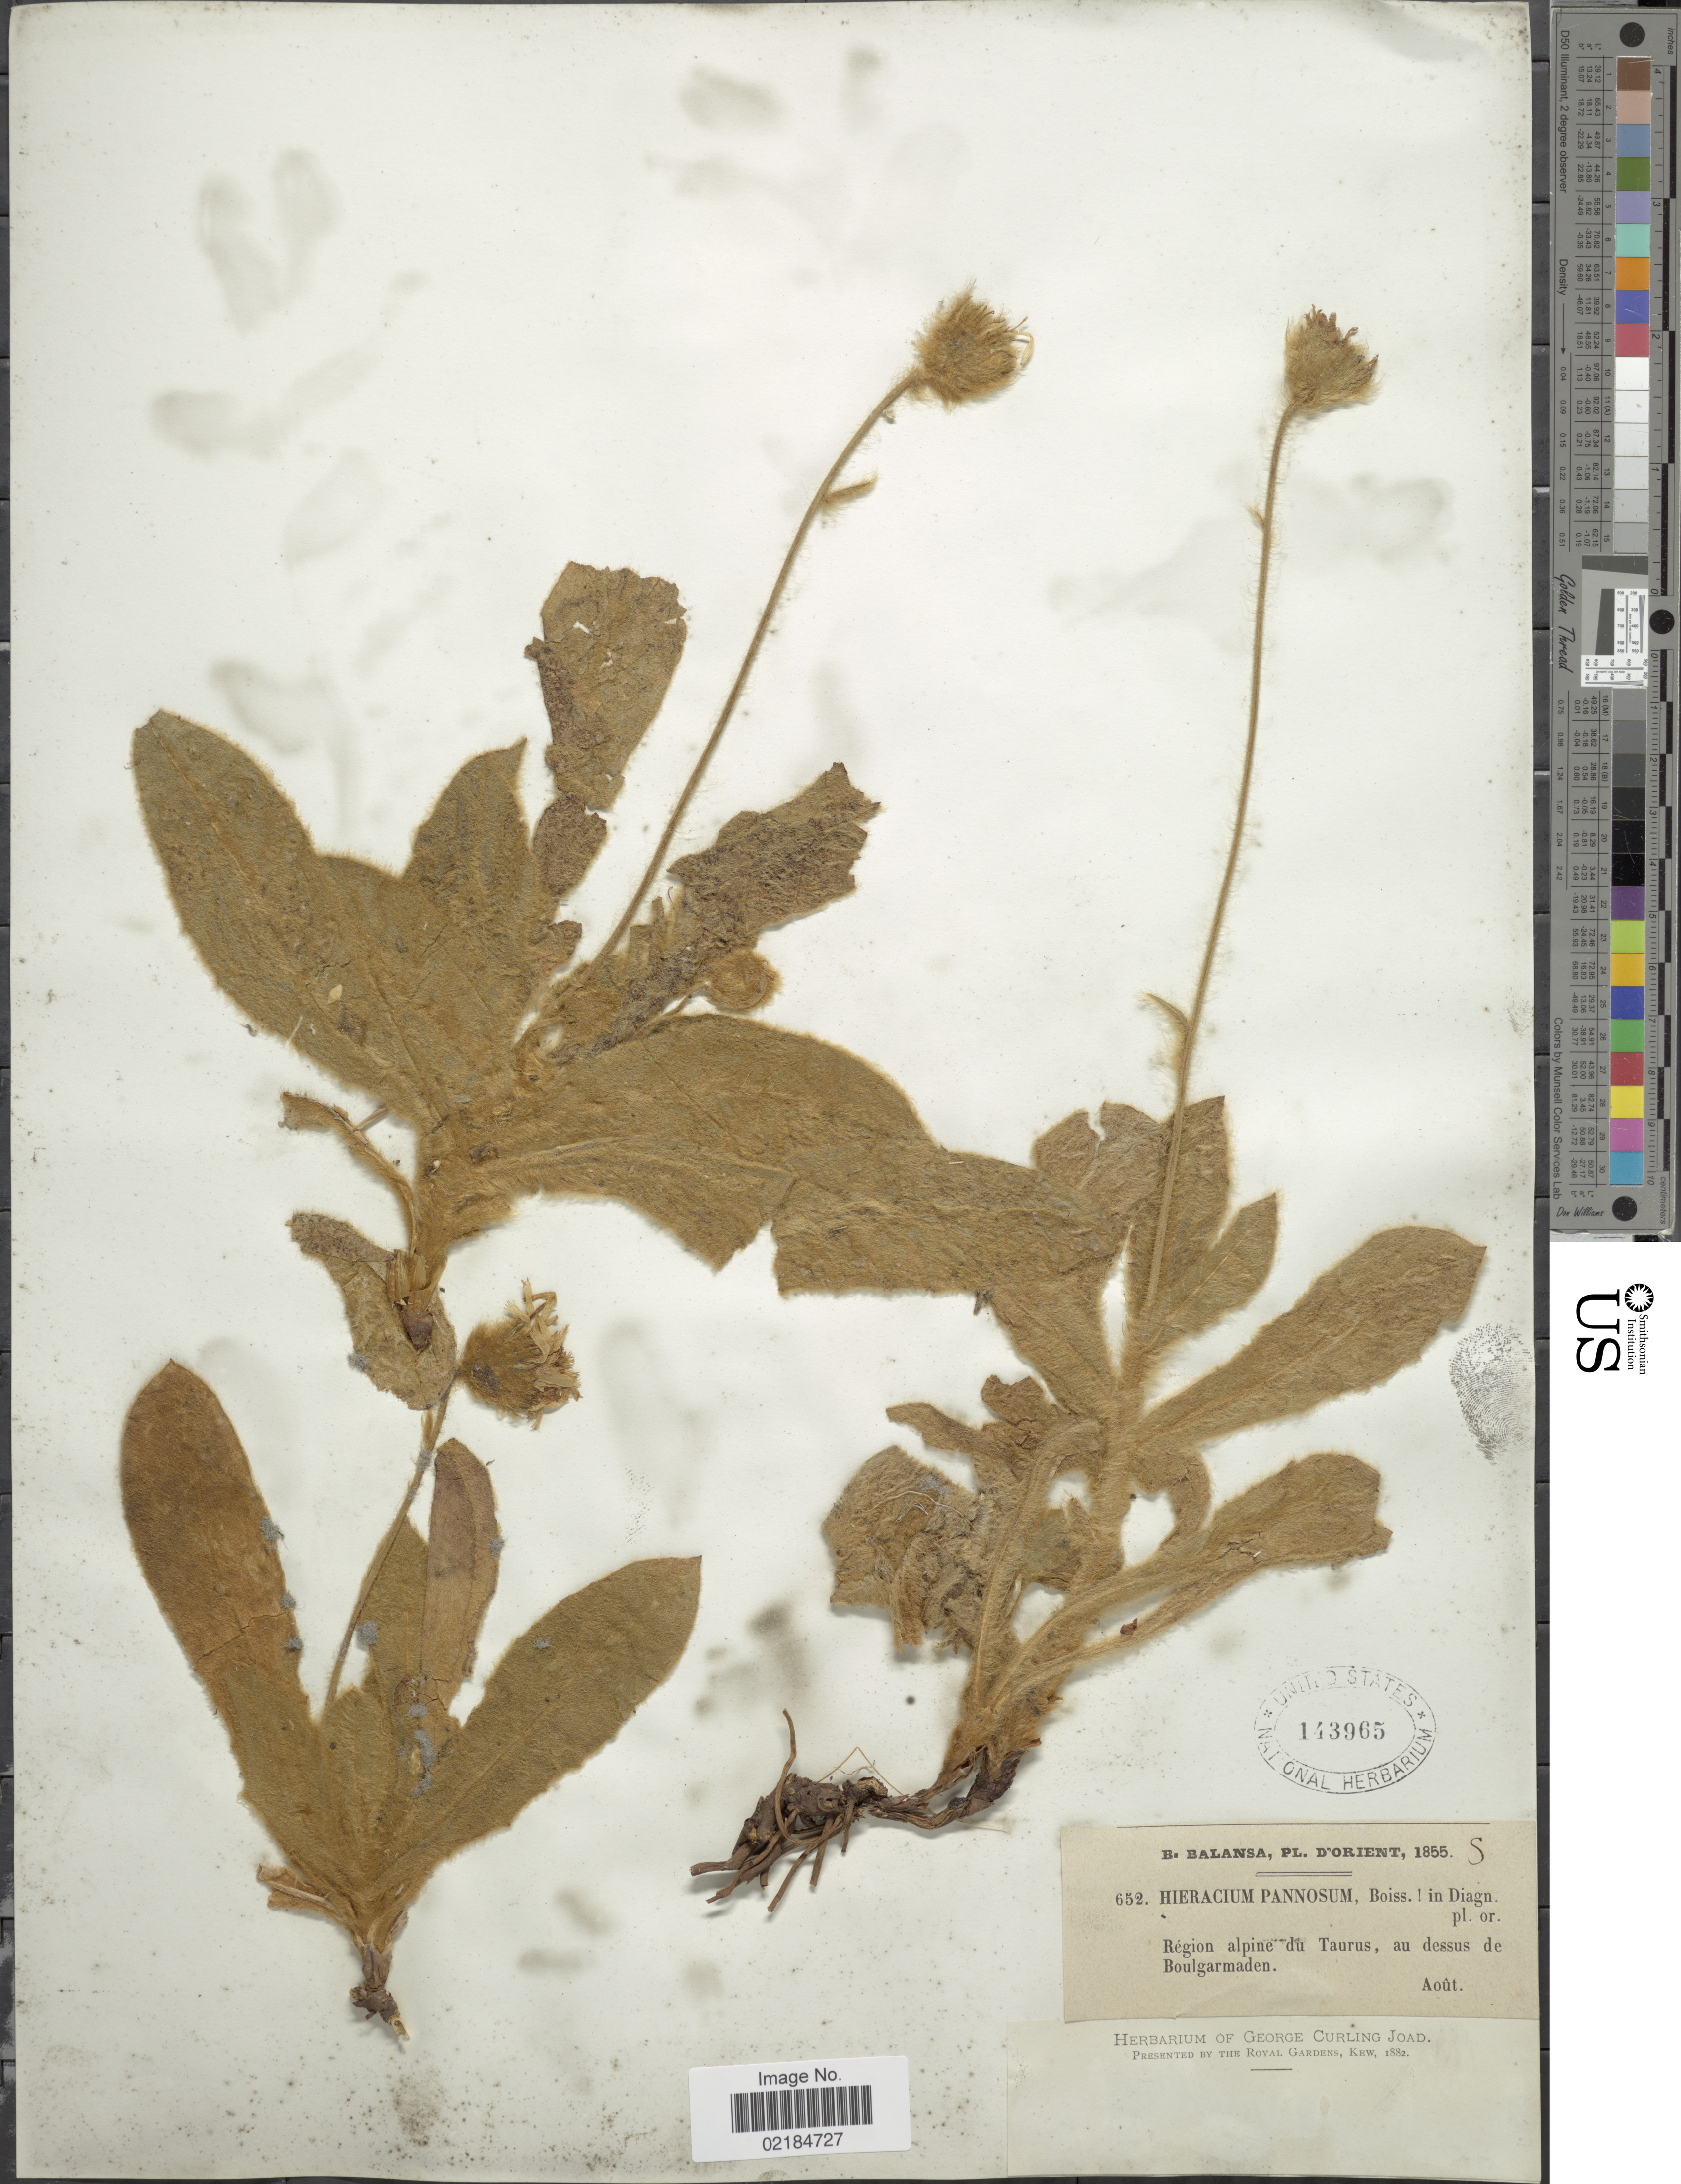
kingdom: Plantae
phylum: Tracheophyta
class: Magnoliopsida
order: Asterales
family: Asteraceae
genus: Hieracium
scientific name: Hieracium pannosum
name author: Boiss.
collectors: B. Balansa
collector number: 652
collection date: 1855-08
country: Turkey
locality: Region alpine du Taurus, au dessus de Boulgarmaden, D'Orient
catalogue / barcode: US 143965